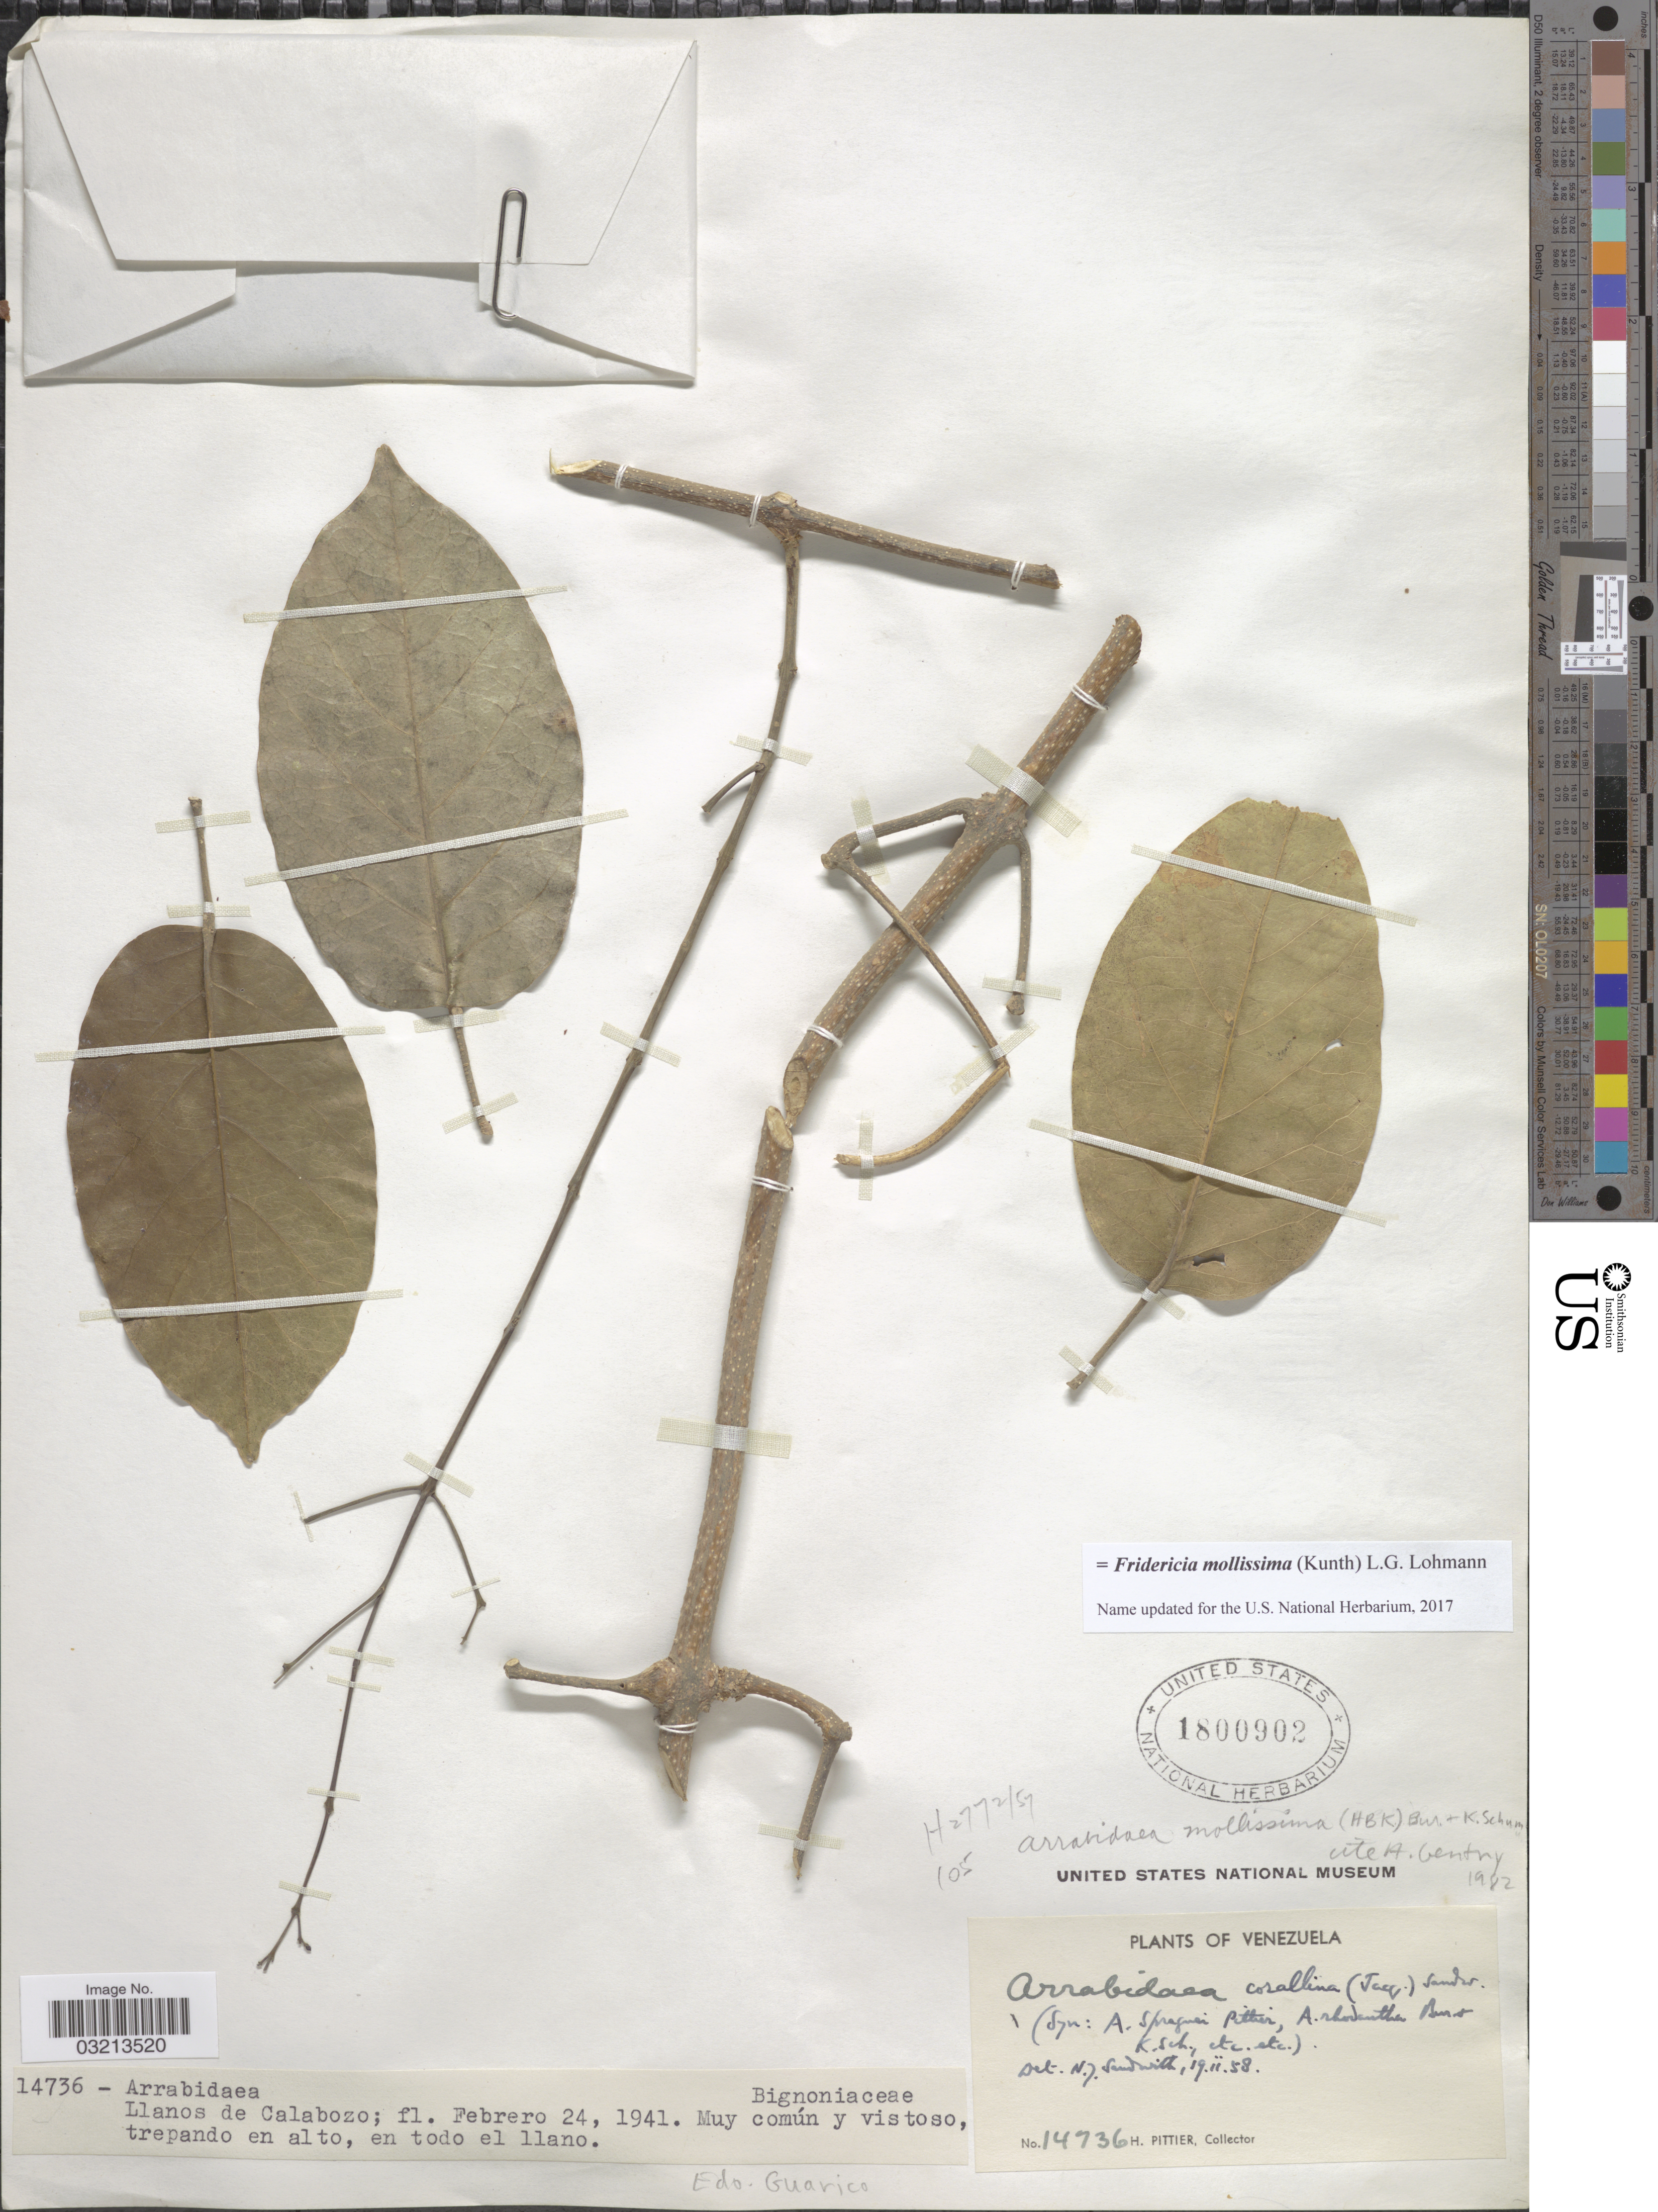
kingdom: Plantae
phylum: Tracheophyta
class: Magnoliopsida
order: Lamiales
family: Bignoniaceae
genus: Fridericia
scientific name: Fridericia mollissima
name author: (Kunth) L.G. Lohmann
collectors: H. F. Pittier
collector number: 14736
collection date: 1941-02-24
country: Venezuela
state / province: Guárico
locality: Llanos de Calabozo.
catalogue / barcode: US 1800902